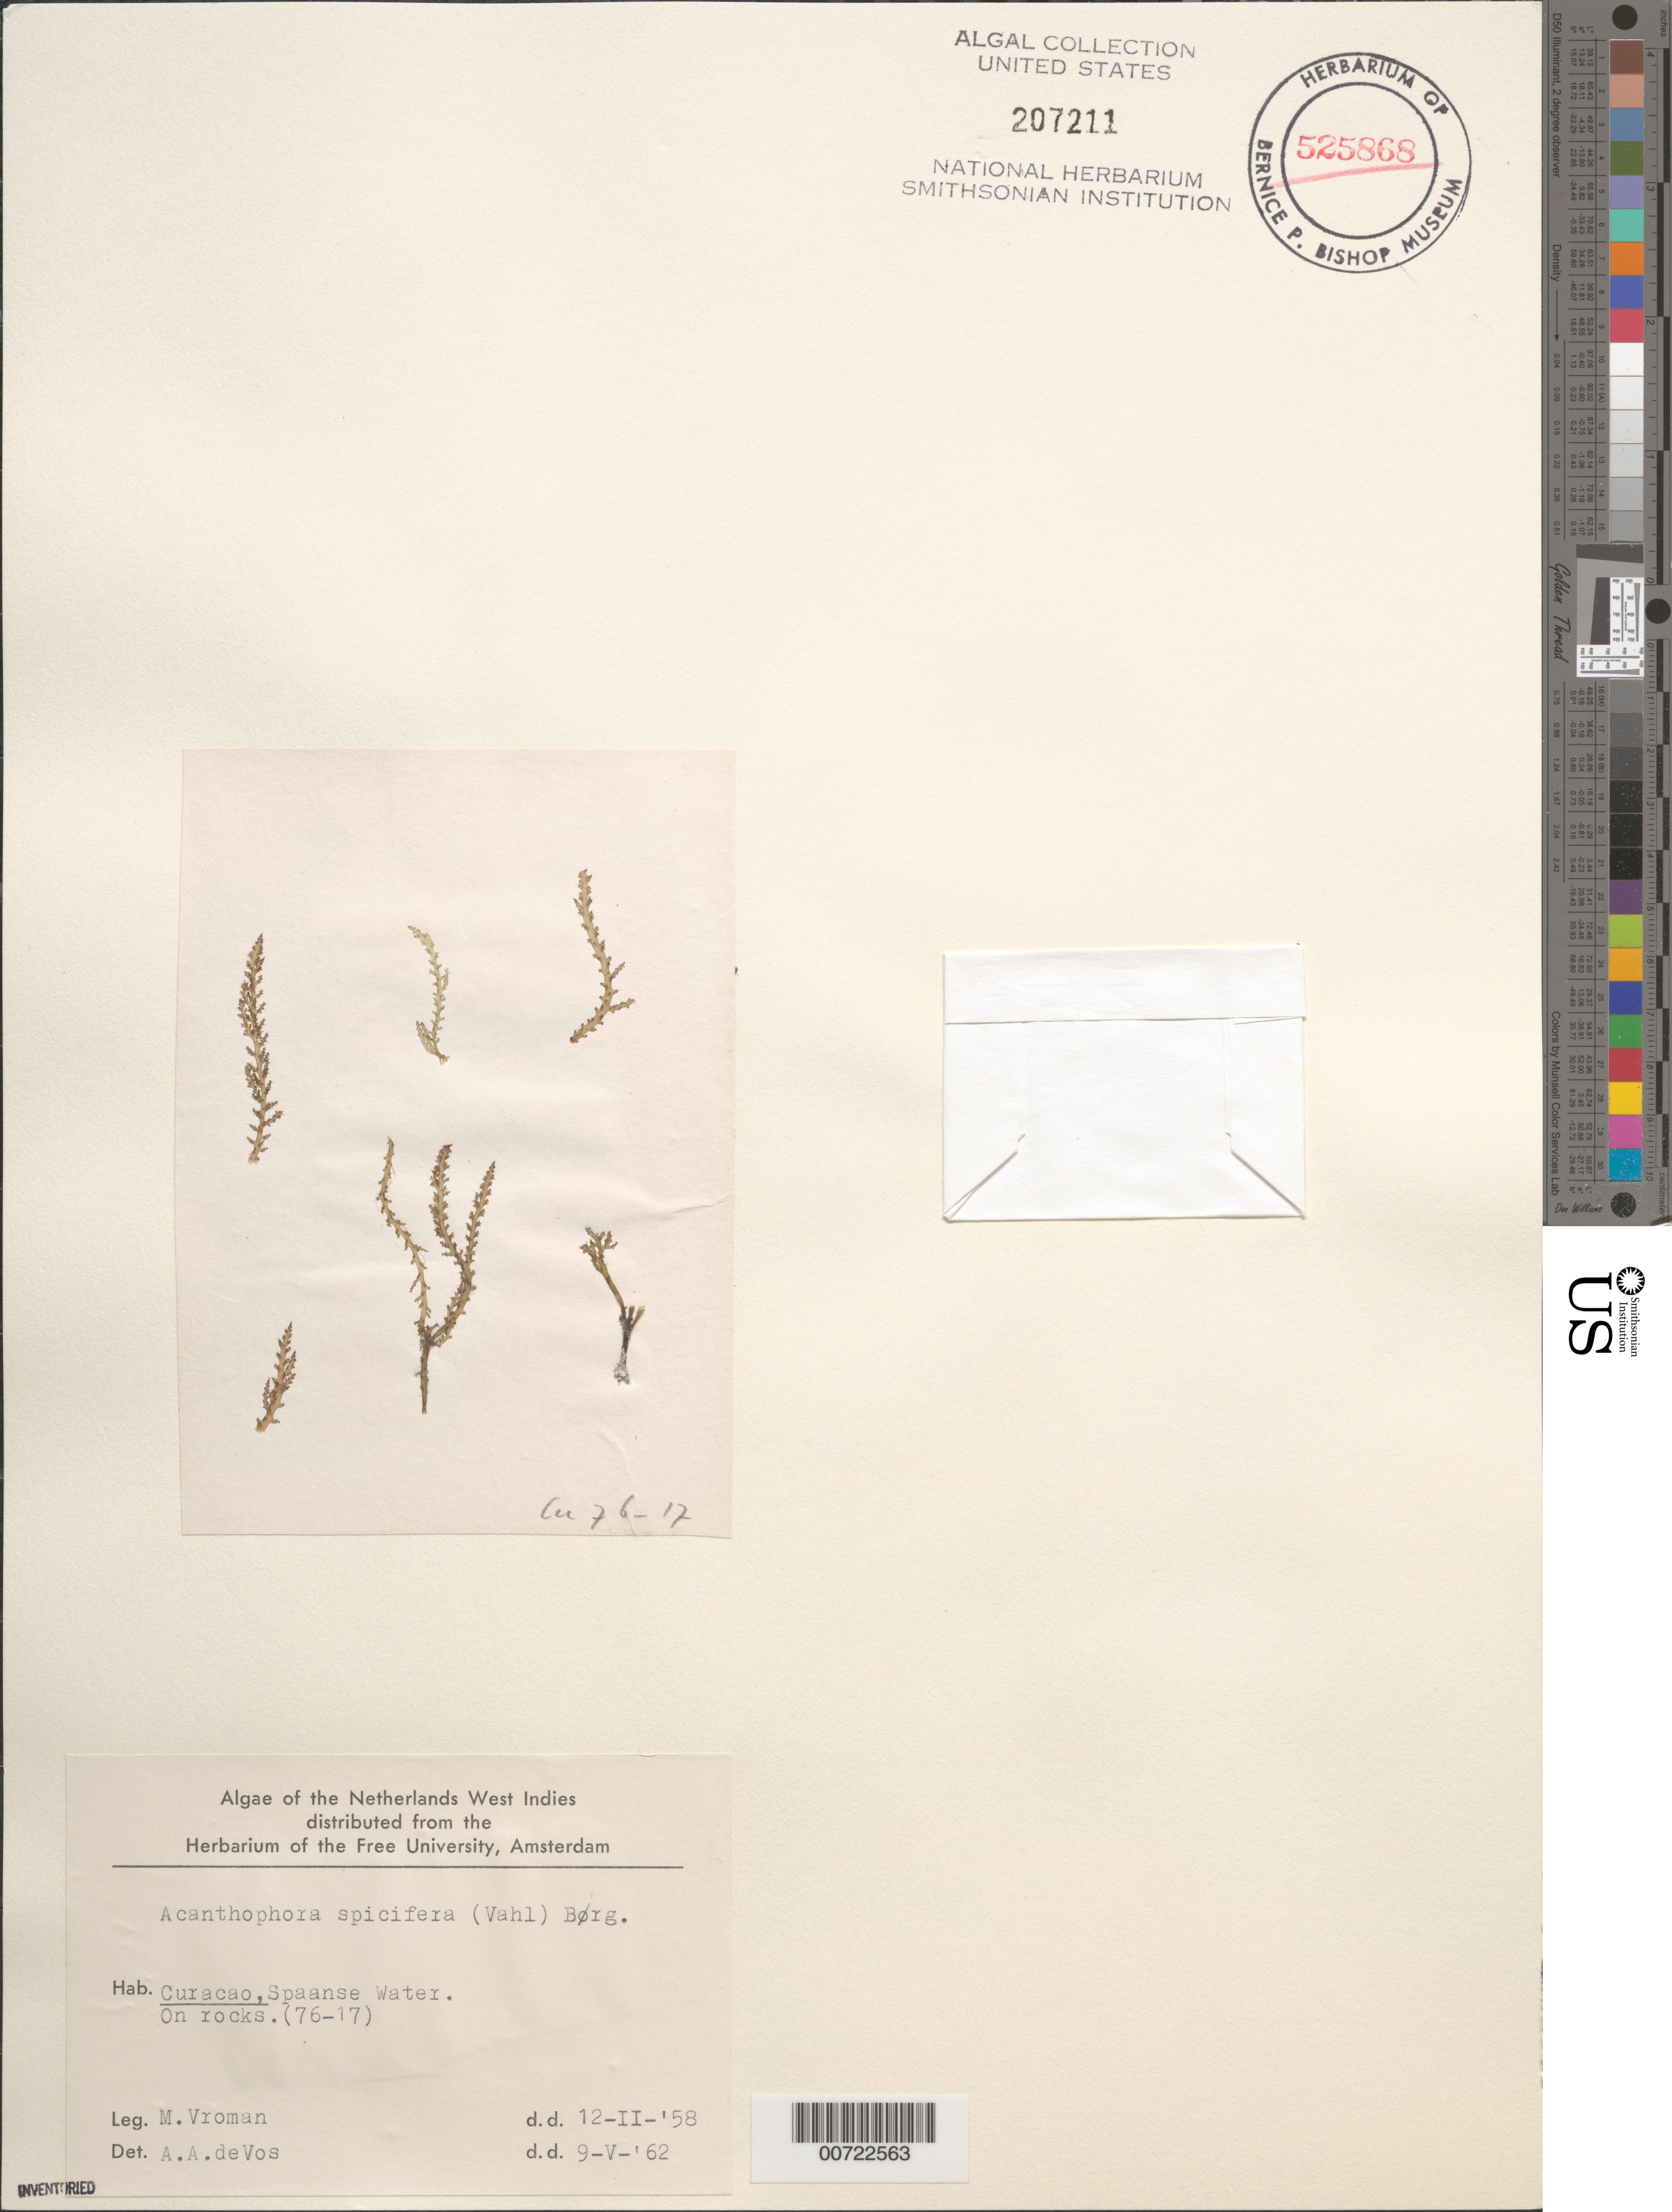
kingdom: Plantae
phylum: Rhodophyta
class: Florideophyceae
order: Ceramiales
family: Rhodomelaceae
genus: Acanthophora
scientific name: Acanthophora spicifera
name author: (Vahl) Børgesen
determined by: deVos, A. A.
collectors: M. Vroman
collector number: Cu 76-17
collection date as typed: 12 Feb 1958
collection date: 1958-02-12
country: Curaçao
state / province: ABC Islands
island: Curaçao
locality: Spaanse Water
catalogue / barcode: US 207211